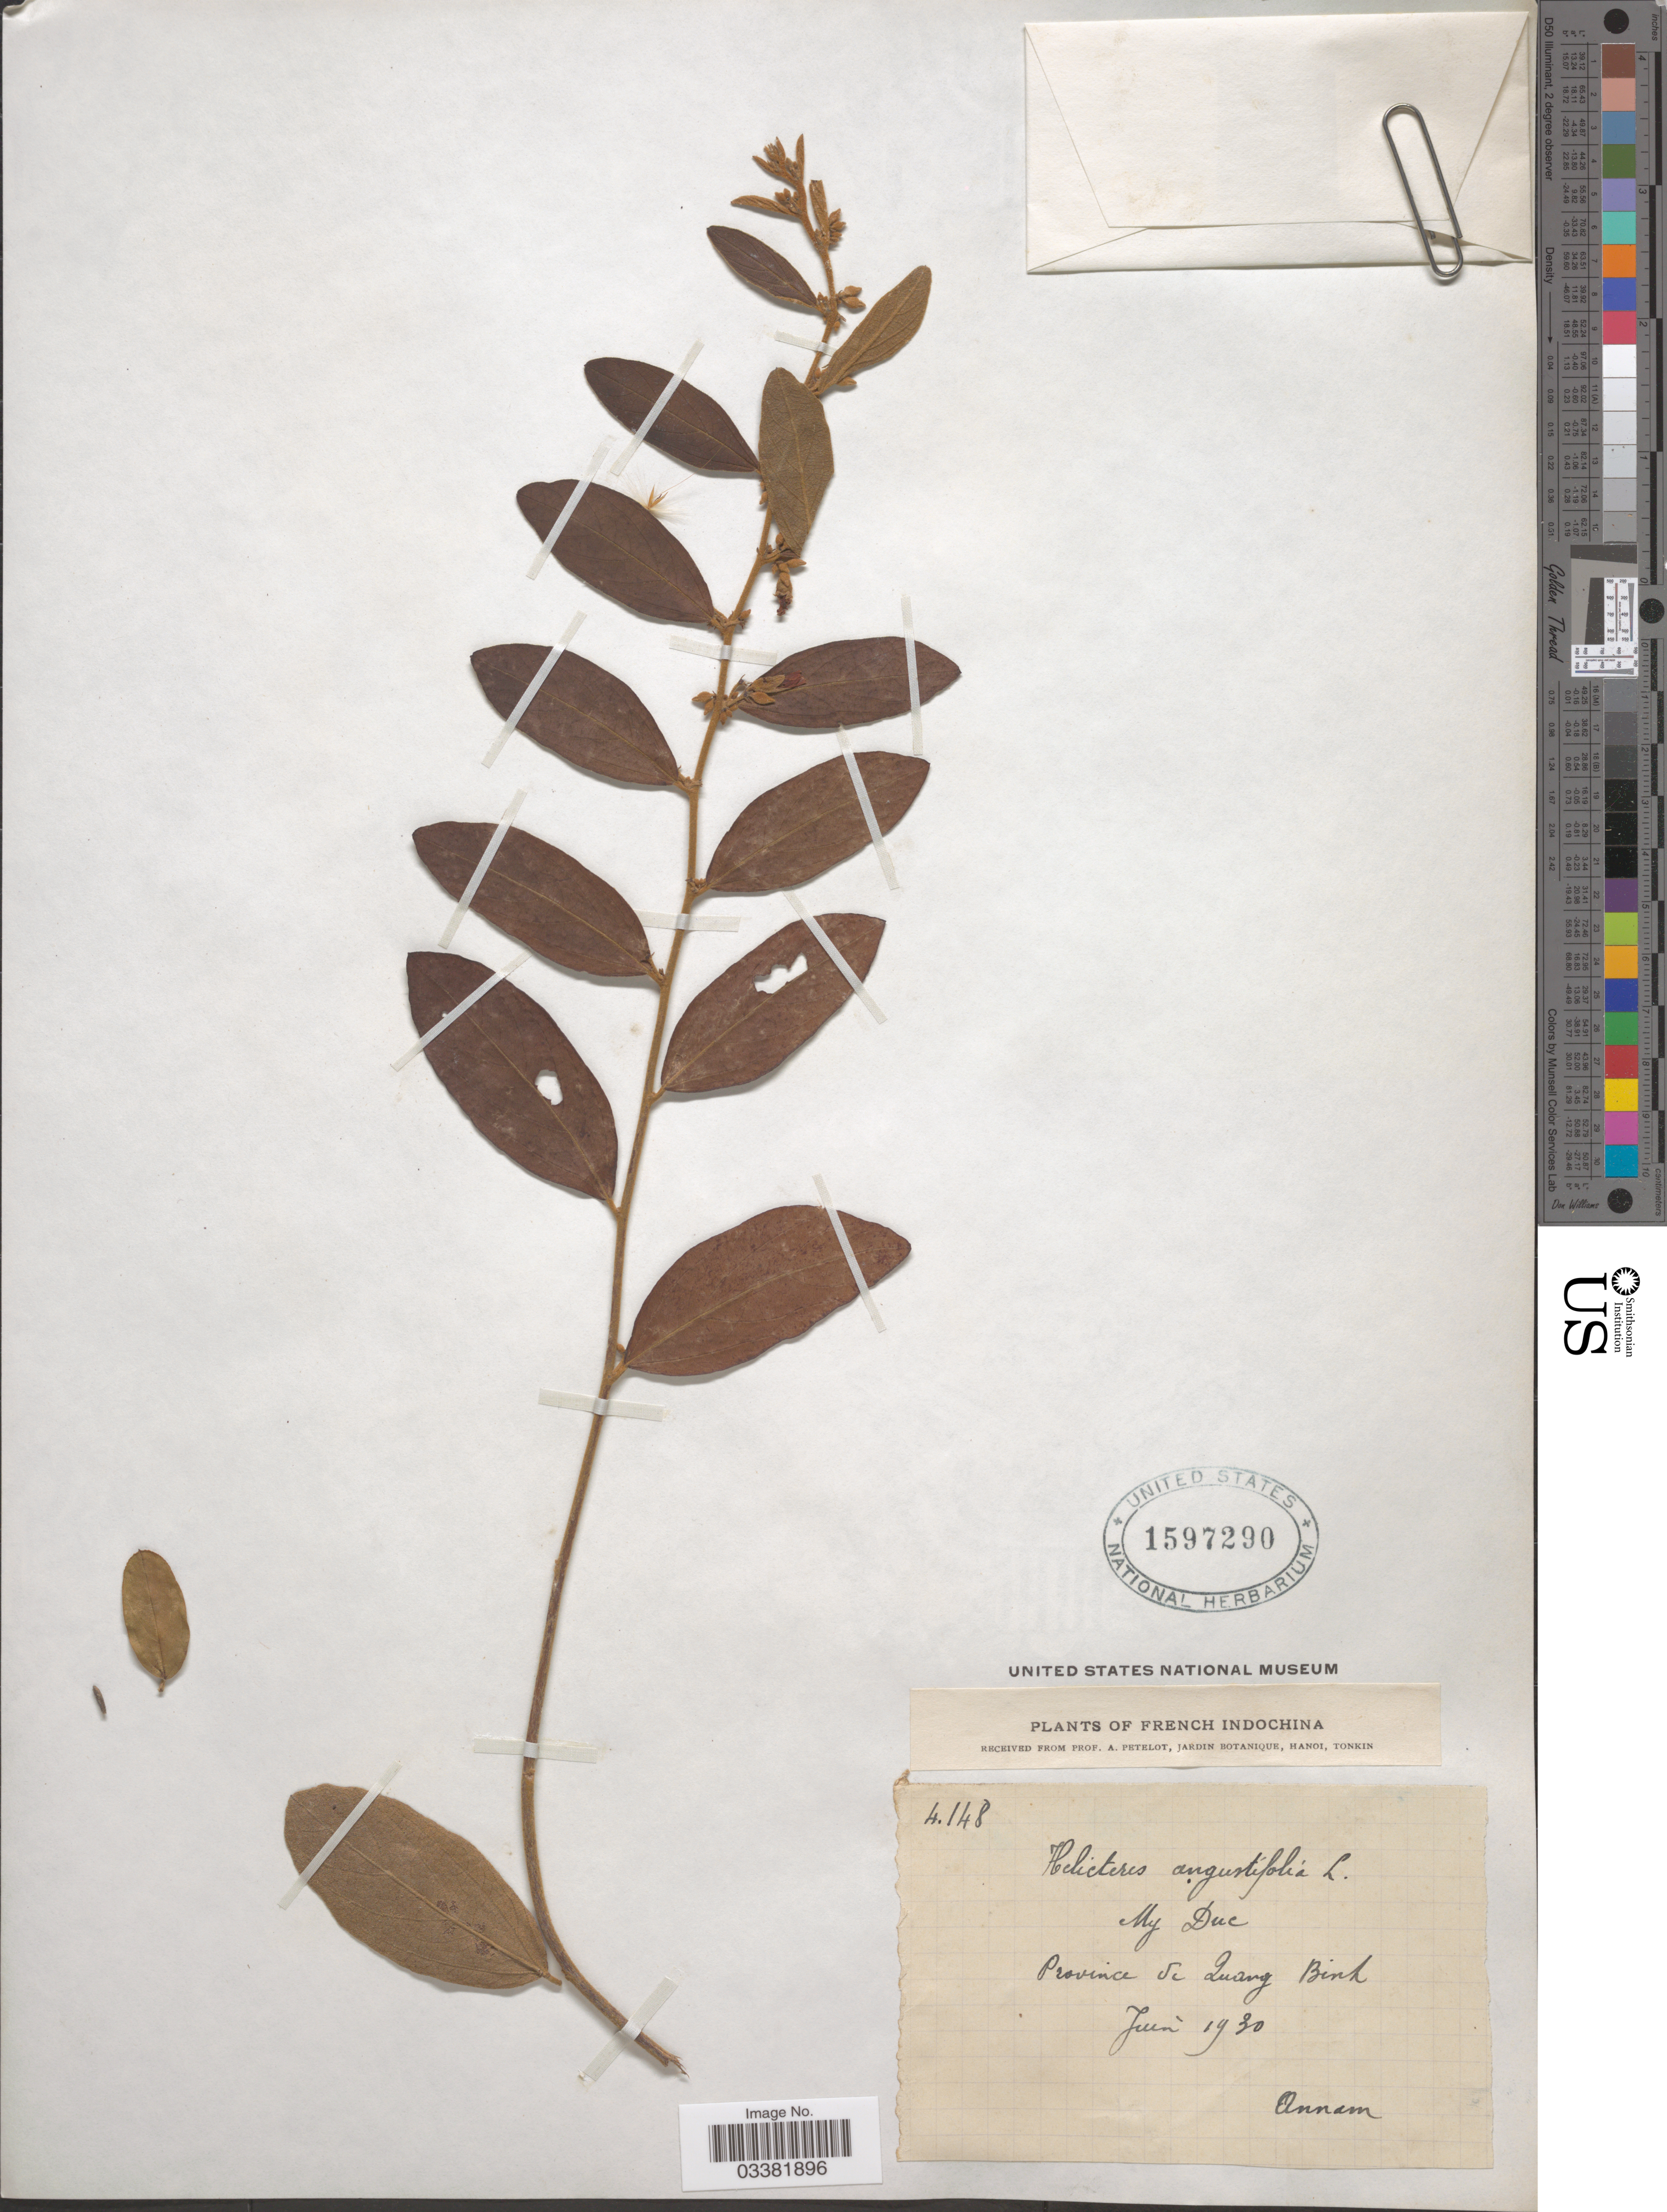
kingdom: Plantae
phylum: Tracheophyta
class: Magnoliopsida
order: Malvales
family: Malvaceae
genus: Helicteres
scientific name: Helicteres angustifolia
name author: L.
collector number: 4148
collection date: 1930-06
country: Vietnam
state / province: Quang Binh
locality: French Indochina. Province de Quang Binh.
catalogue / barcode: US 1597290